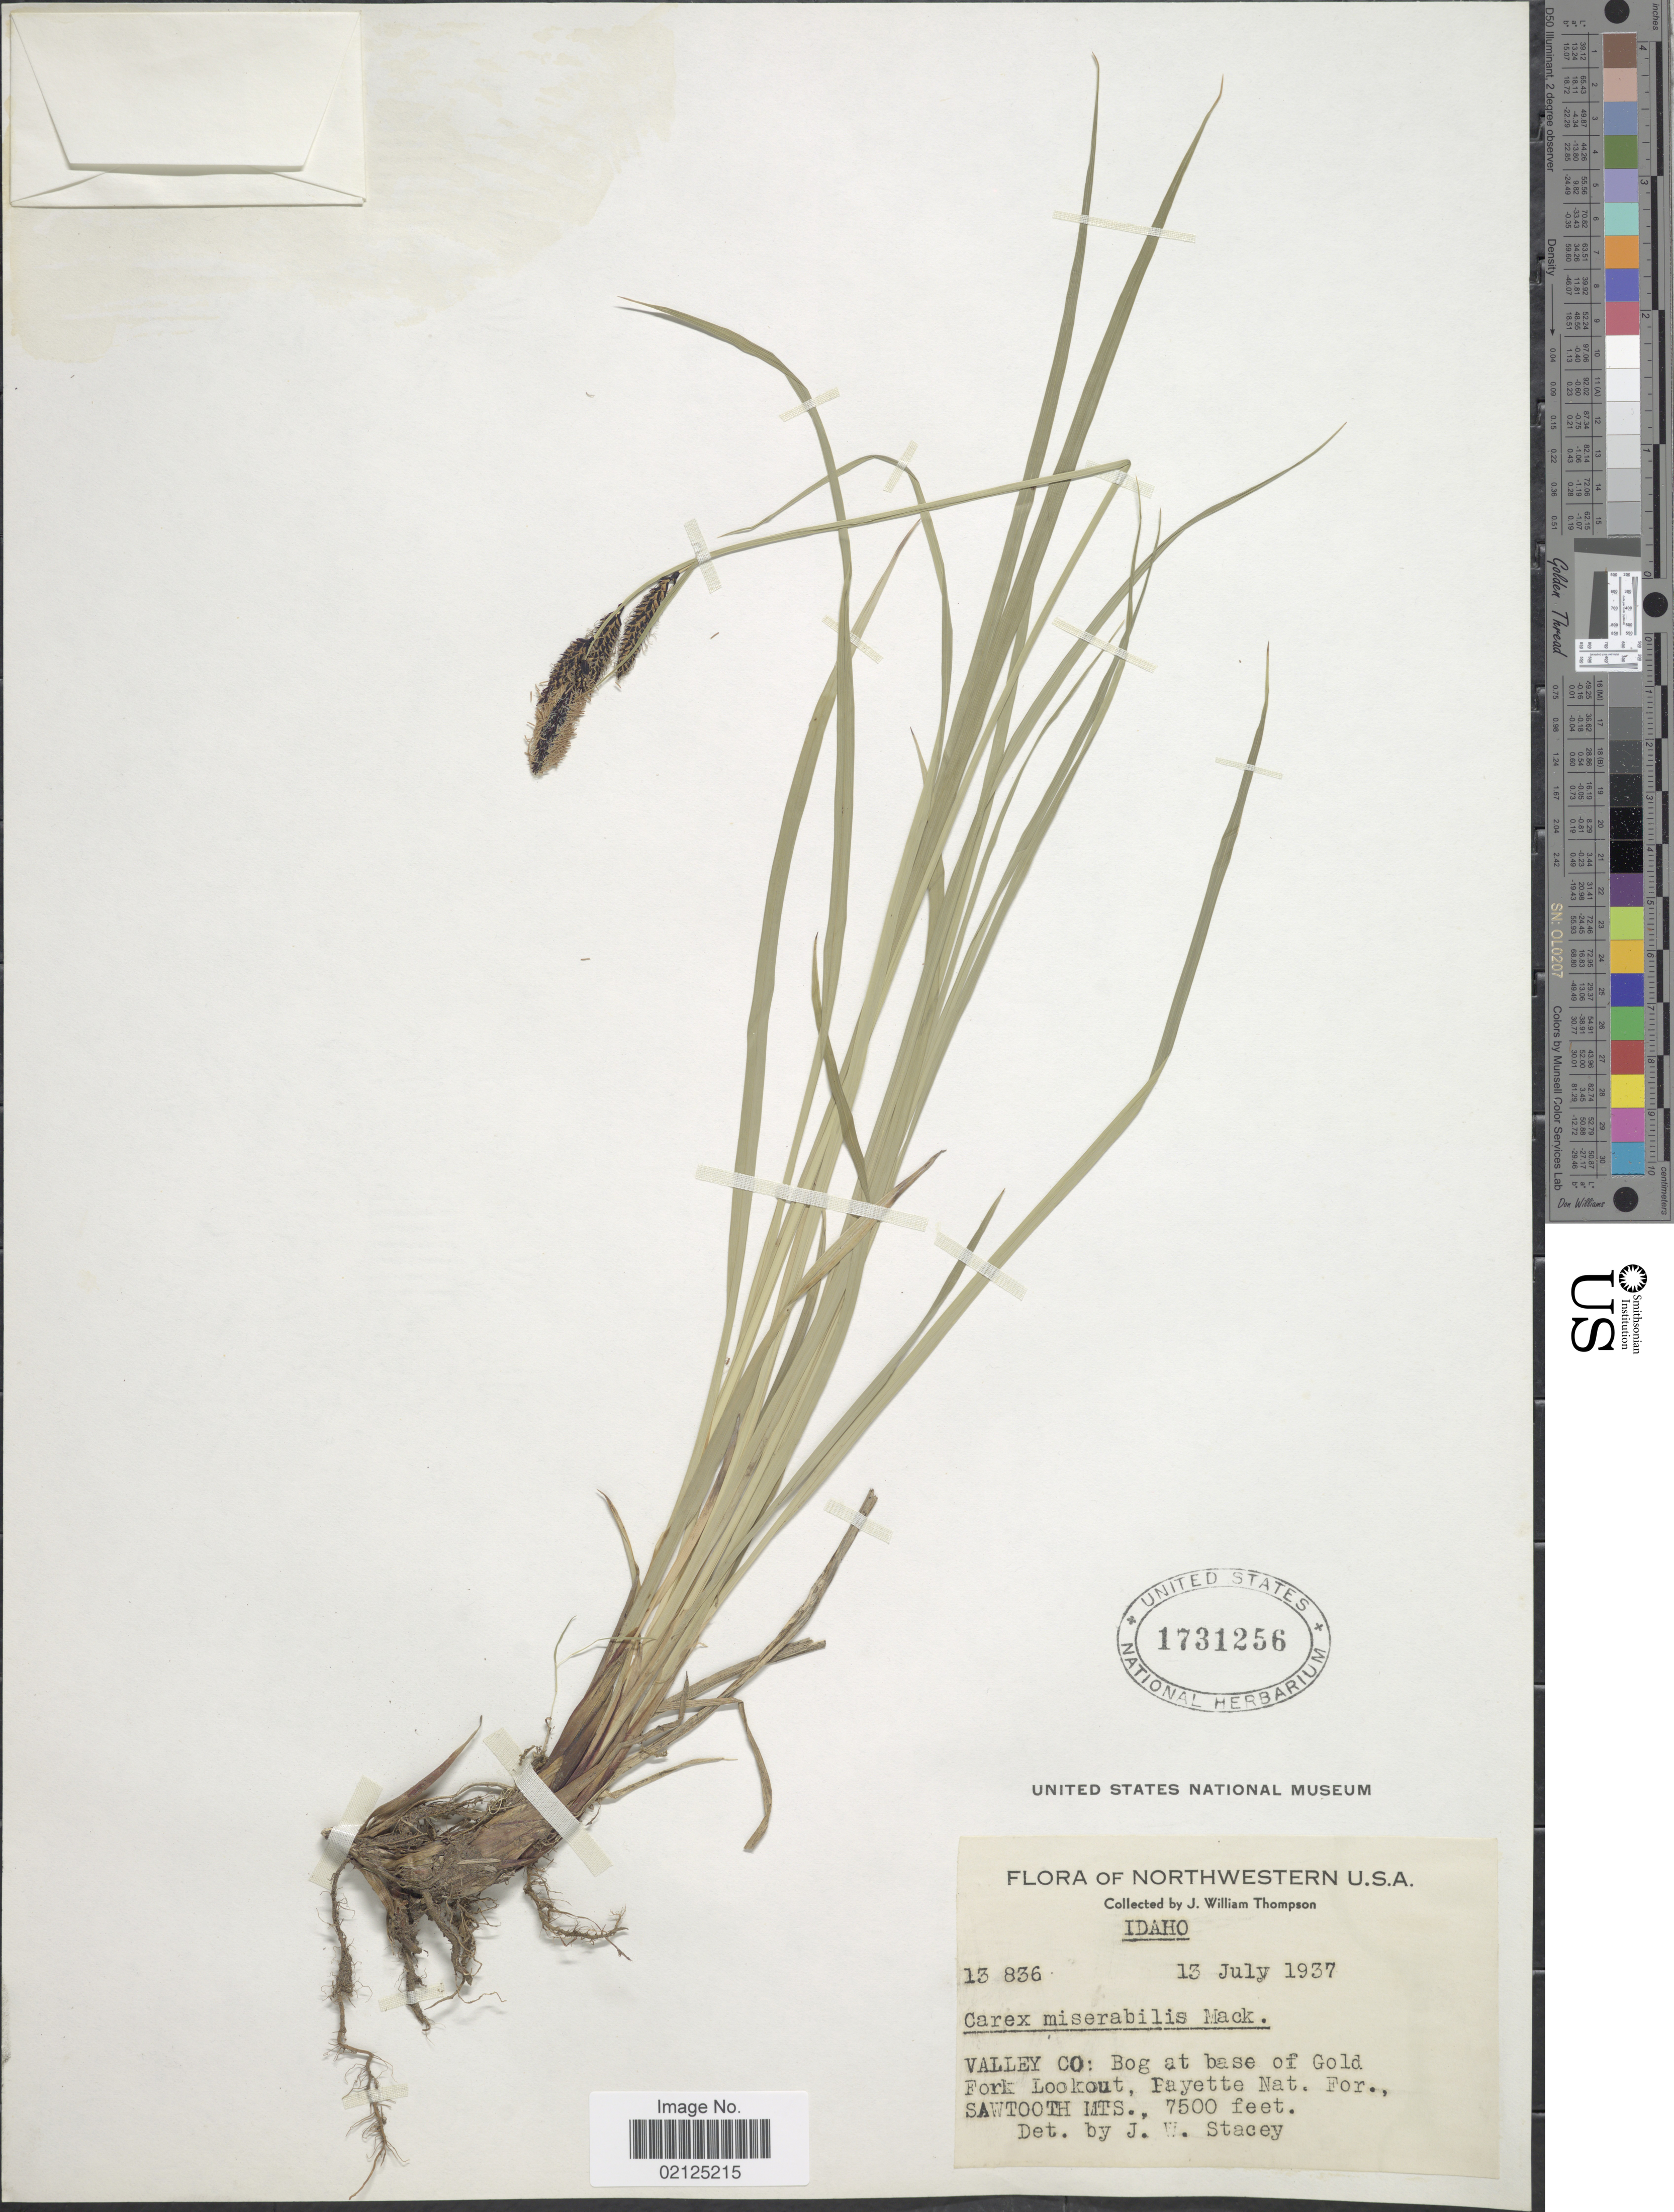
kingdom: Plantae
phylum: Tracheophyta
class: Liliopsida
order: Poales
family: Cyperaceae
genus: Carex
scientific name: Carex scopulorum var. prionophylla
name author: (Holm) L.A. Standl.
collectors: J. W. Thompson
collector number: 13836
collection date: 1937-07-13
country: United States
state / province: Idaho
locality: Valley Co: Bog at base of Gold Fork Lookout, Fayette Nat. For. Sawtooth Mts.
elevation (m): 2286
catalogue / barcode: US 1731256